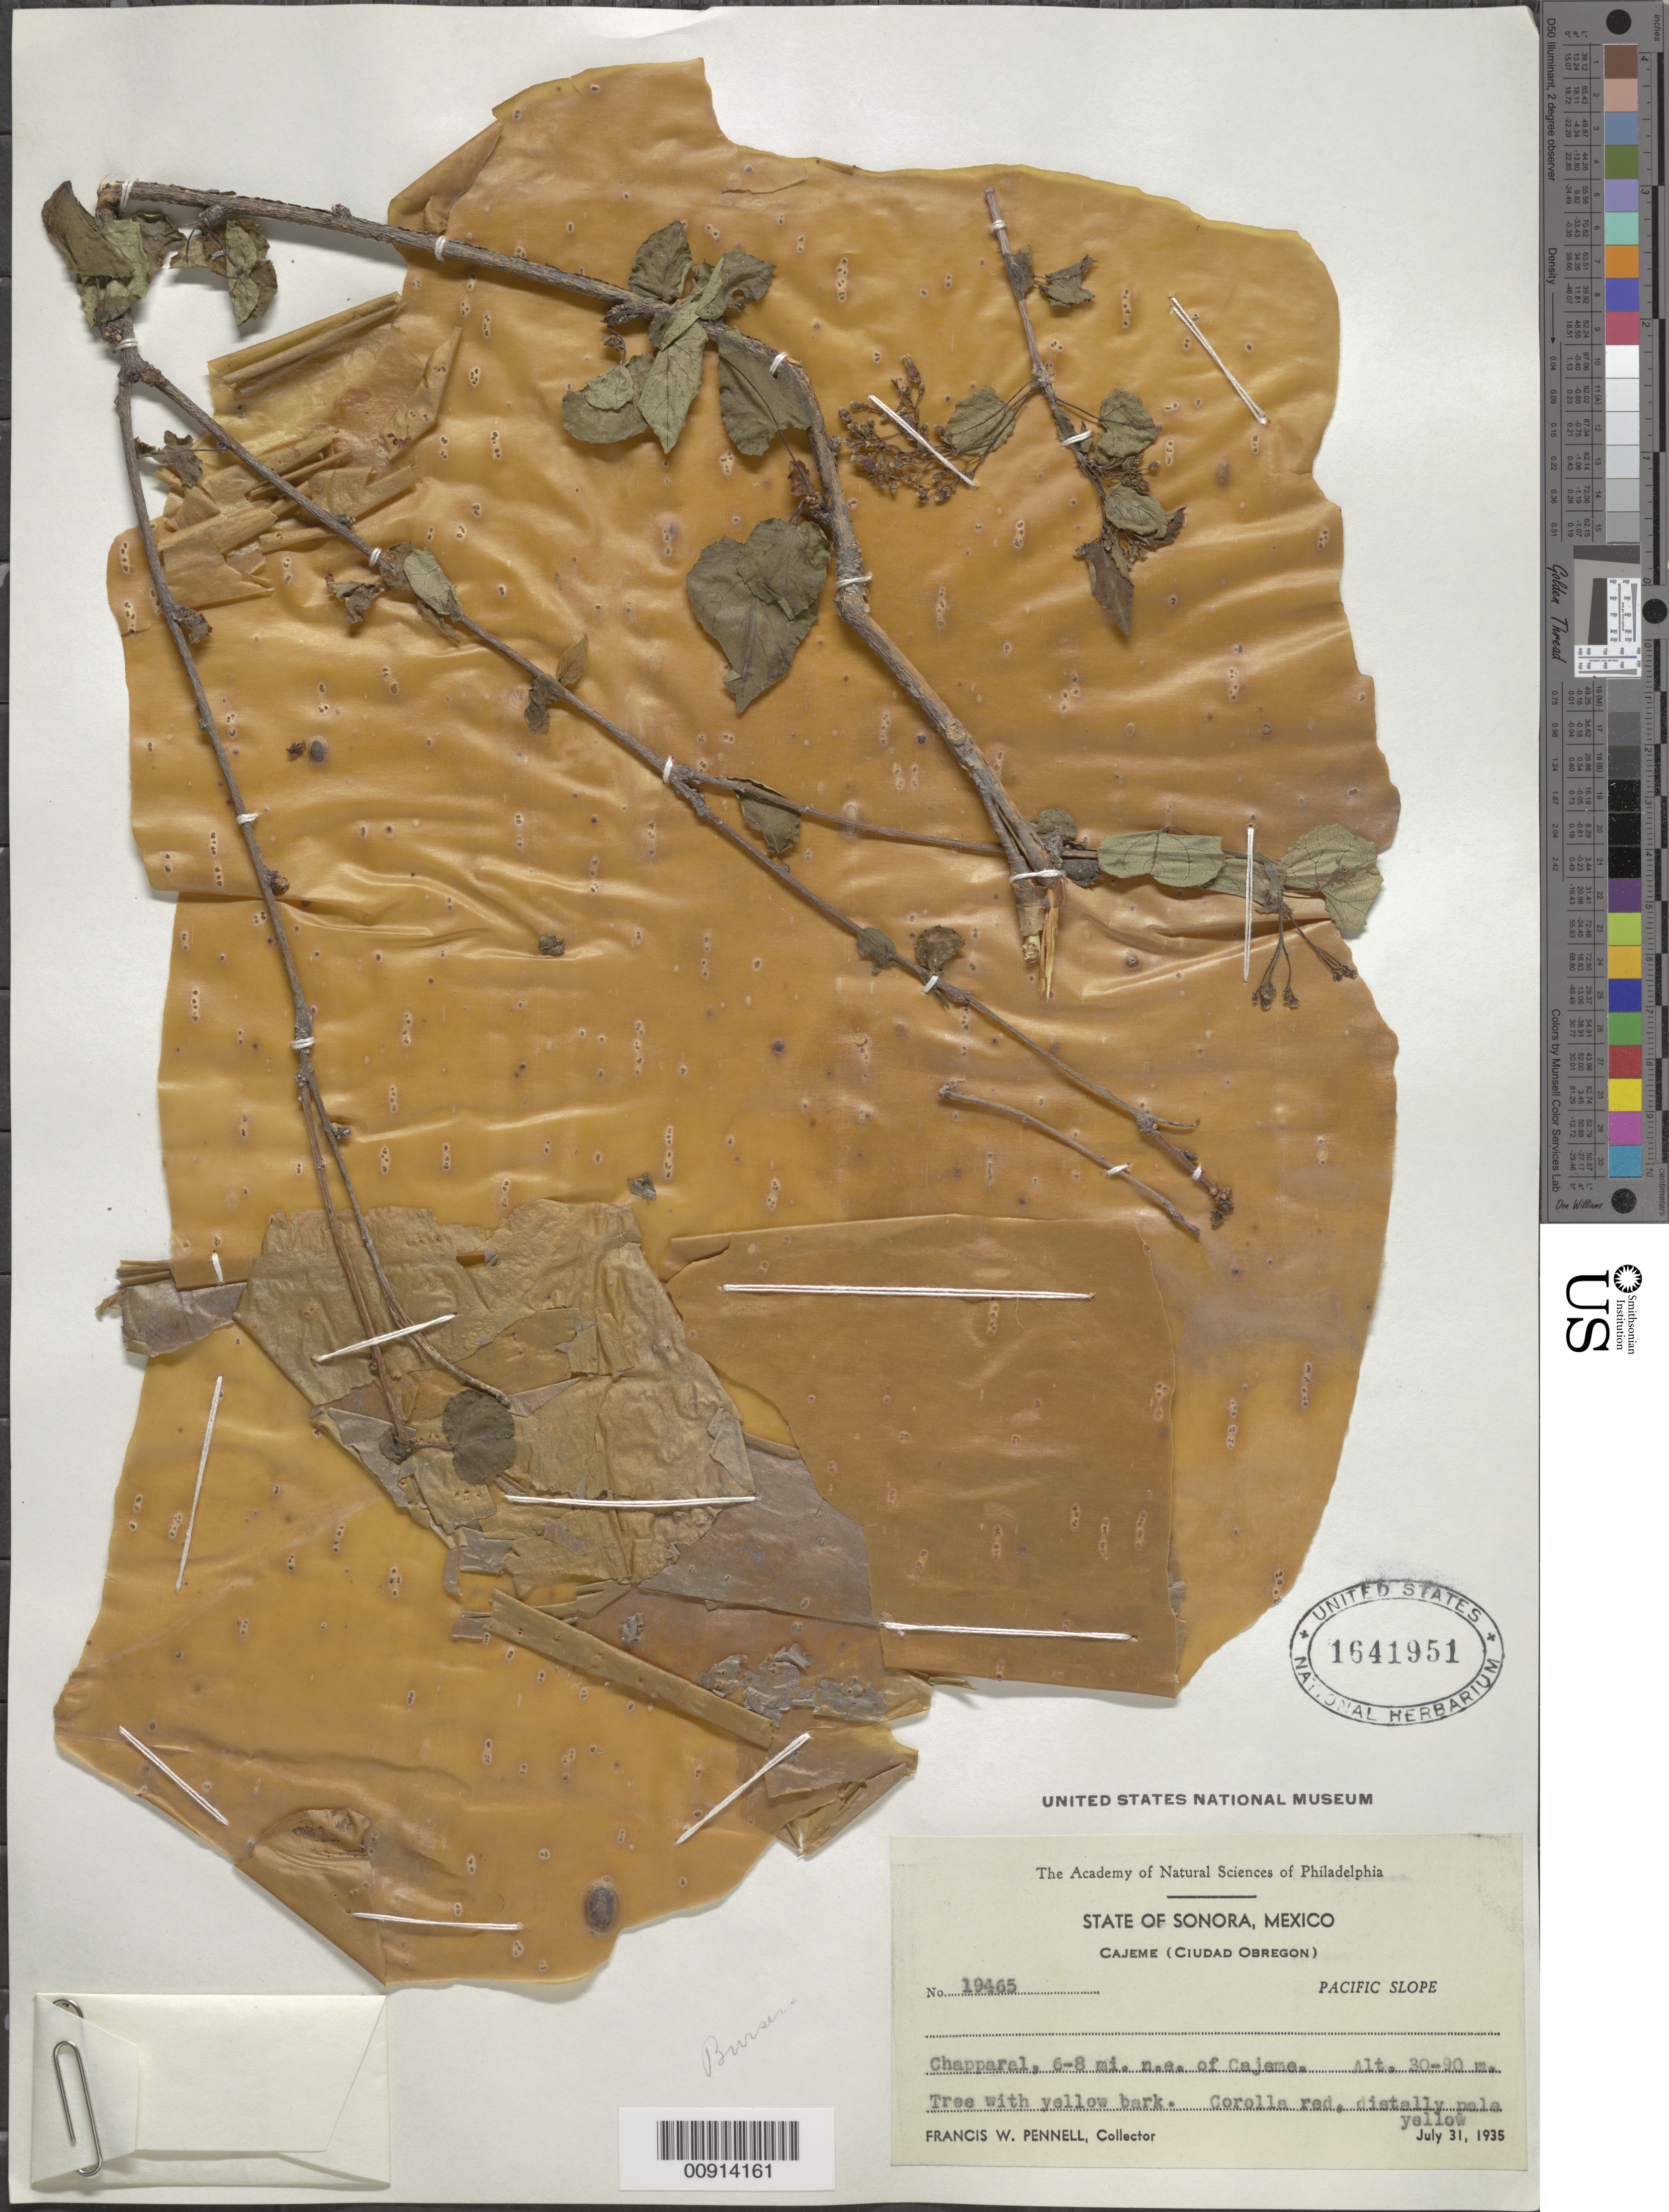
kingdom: Plantae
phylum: Tracheophyta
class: Magnoliopsida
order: Sapindales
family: Burseraceae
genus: Bursera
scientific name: Bursera sp.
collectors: F. W. Pennell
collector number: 19465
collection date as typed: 31 Jul 1935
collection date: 1935-07-31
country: Mexico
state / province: Sonora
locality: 6-8 mi. NE of Cajeme (Ciudad Obregón), State of Sonora. Pacific Slope.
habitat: Chaparral.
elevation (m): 90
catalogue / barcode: US 1641951